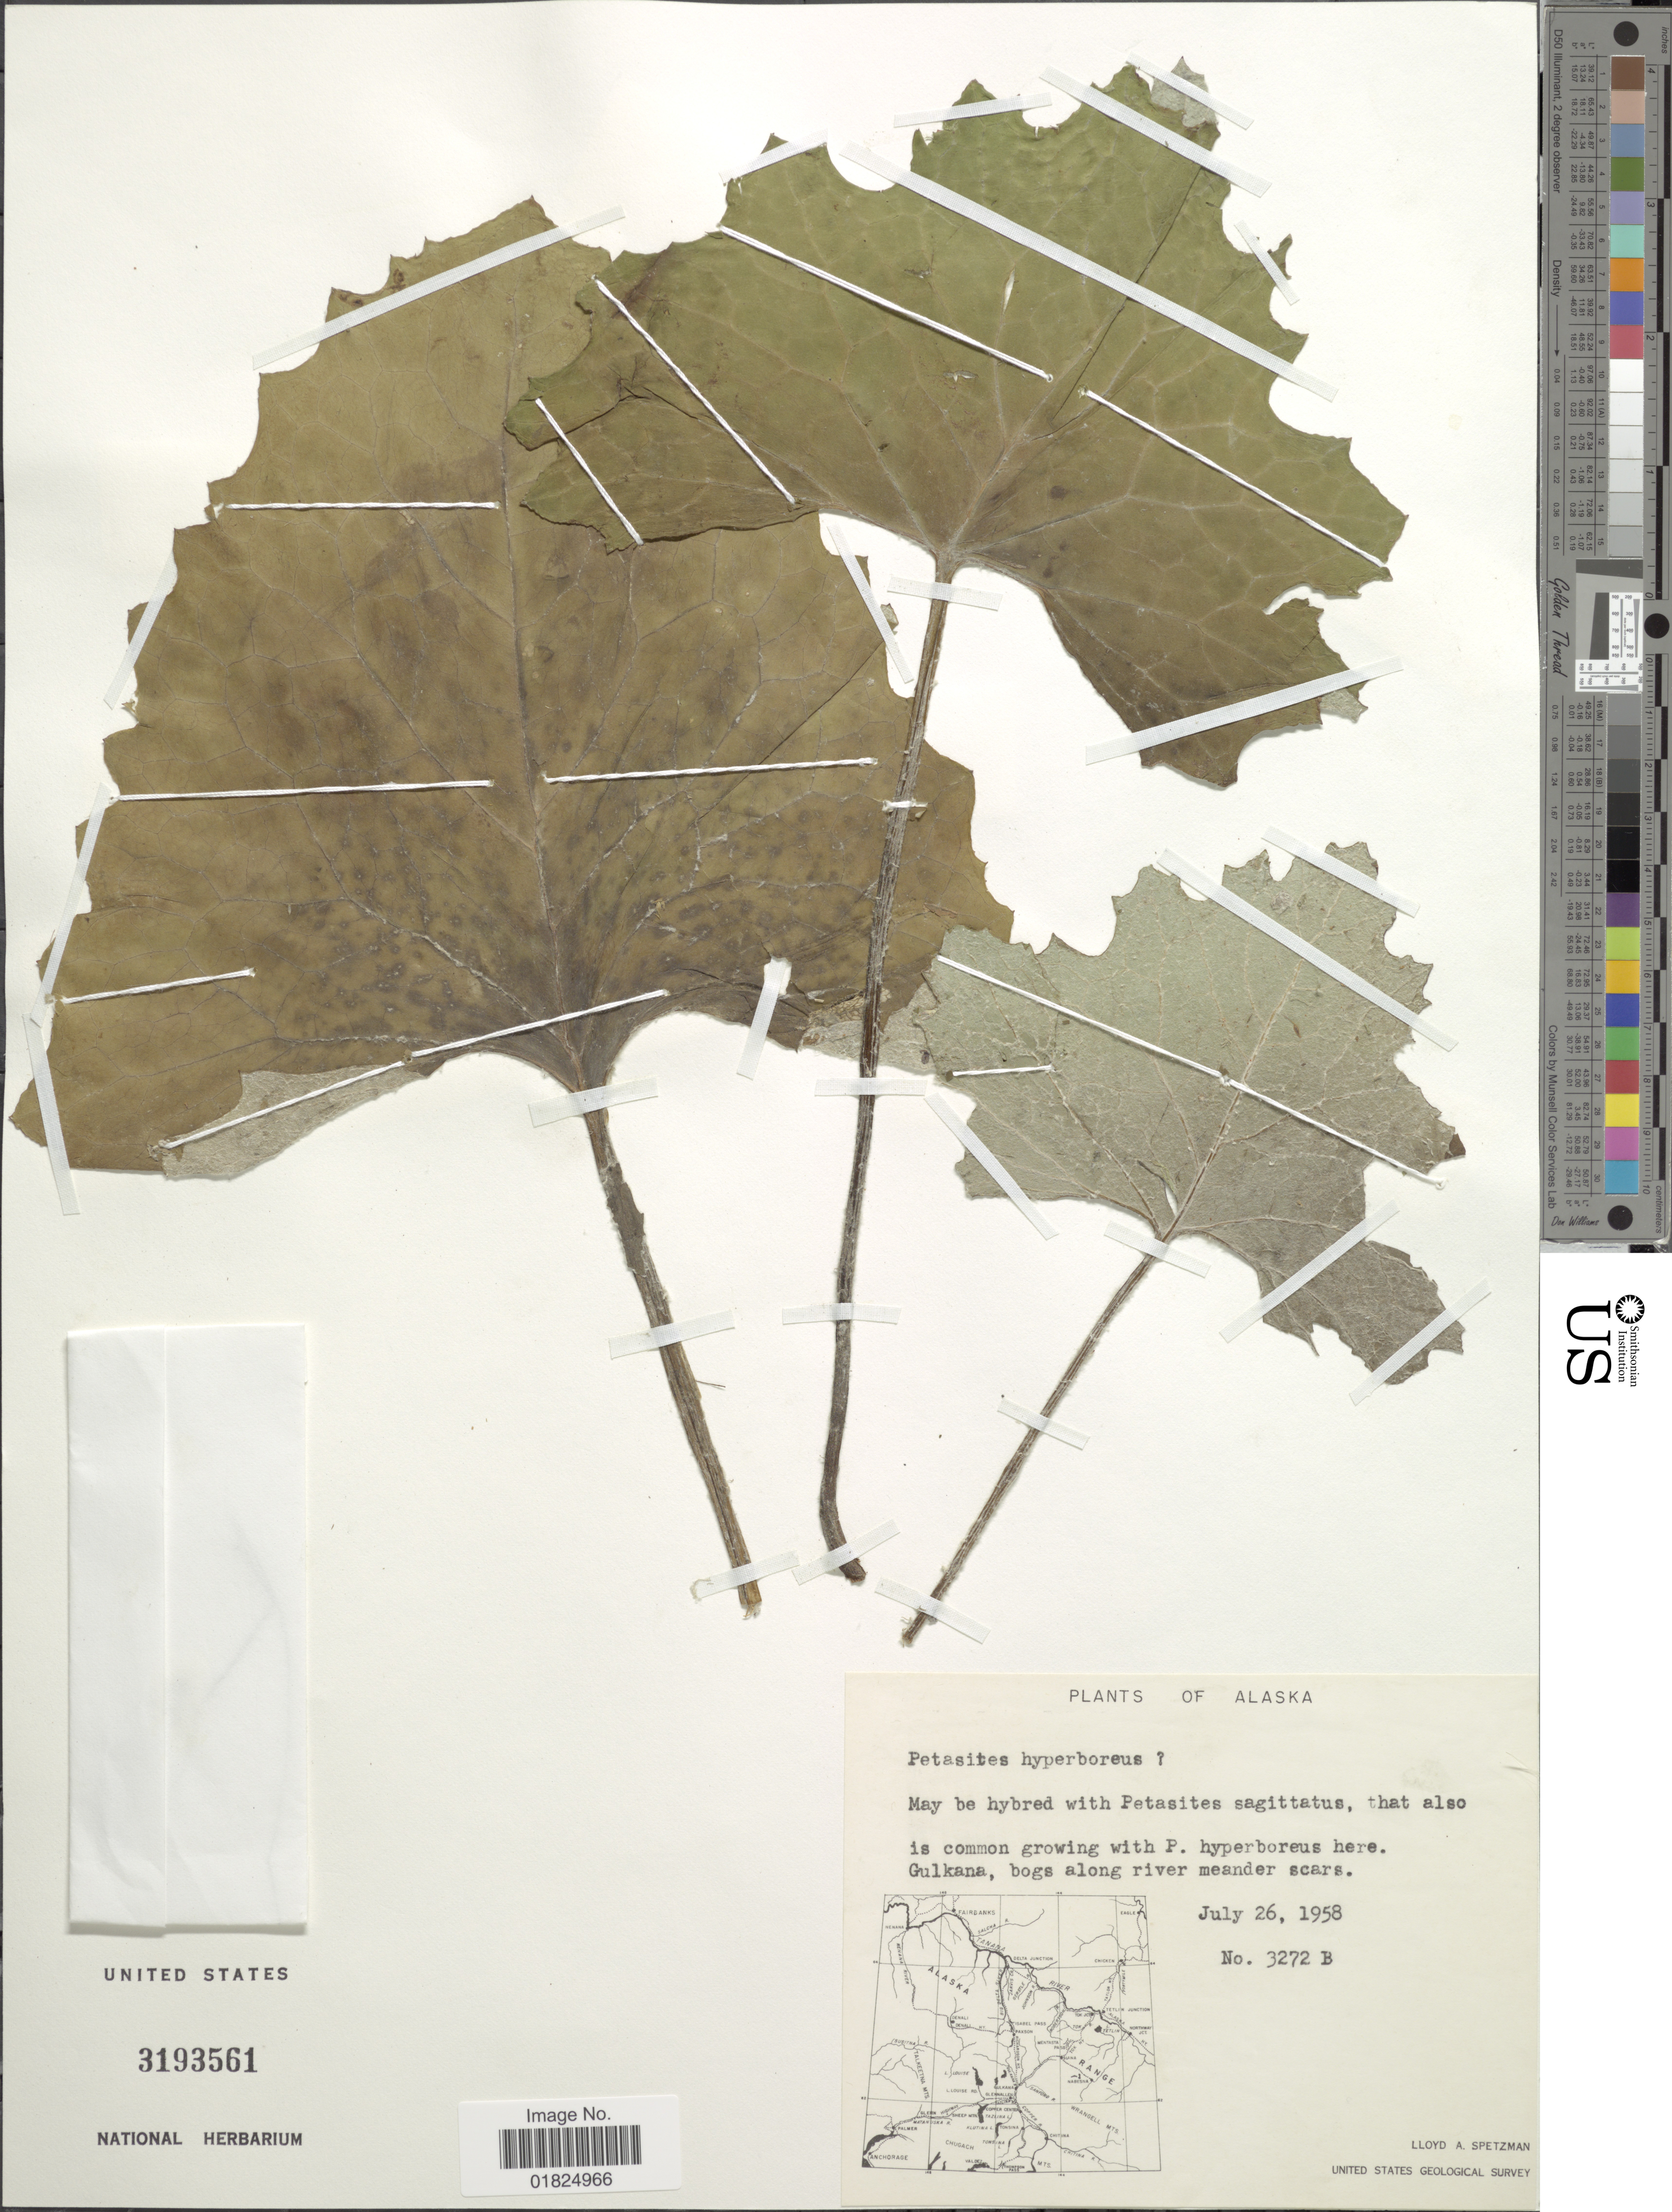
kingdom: Plantae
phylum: Tracheophyta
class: Magnoliopsida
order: Asterales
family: Asteraceae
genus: Petasites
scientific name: Petasites frigidus var. frigidus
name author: (L.) Fr.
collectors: L. Spetzman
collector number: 3272 B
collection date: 1958-07-26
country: United States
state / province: Alaska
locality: Alaska. Gulkana, bogs along river meander scars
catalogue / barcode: US 3193561